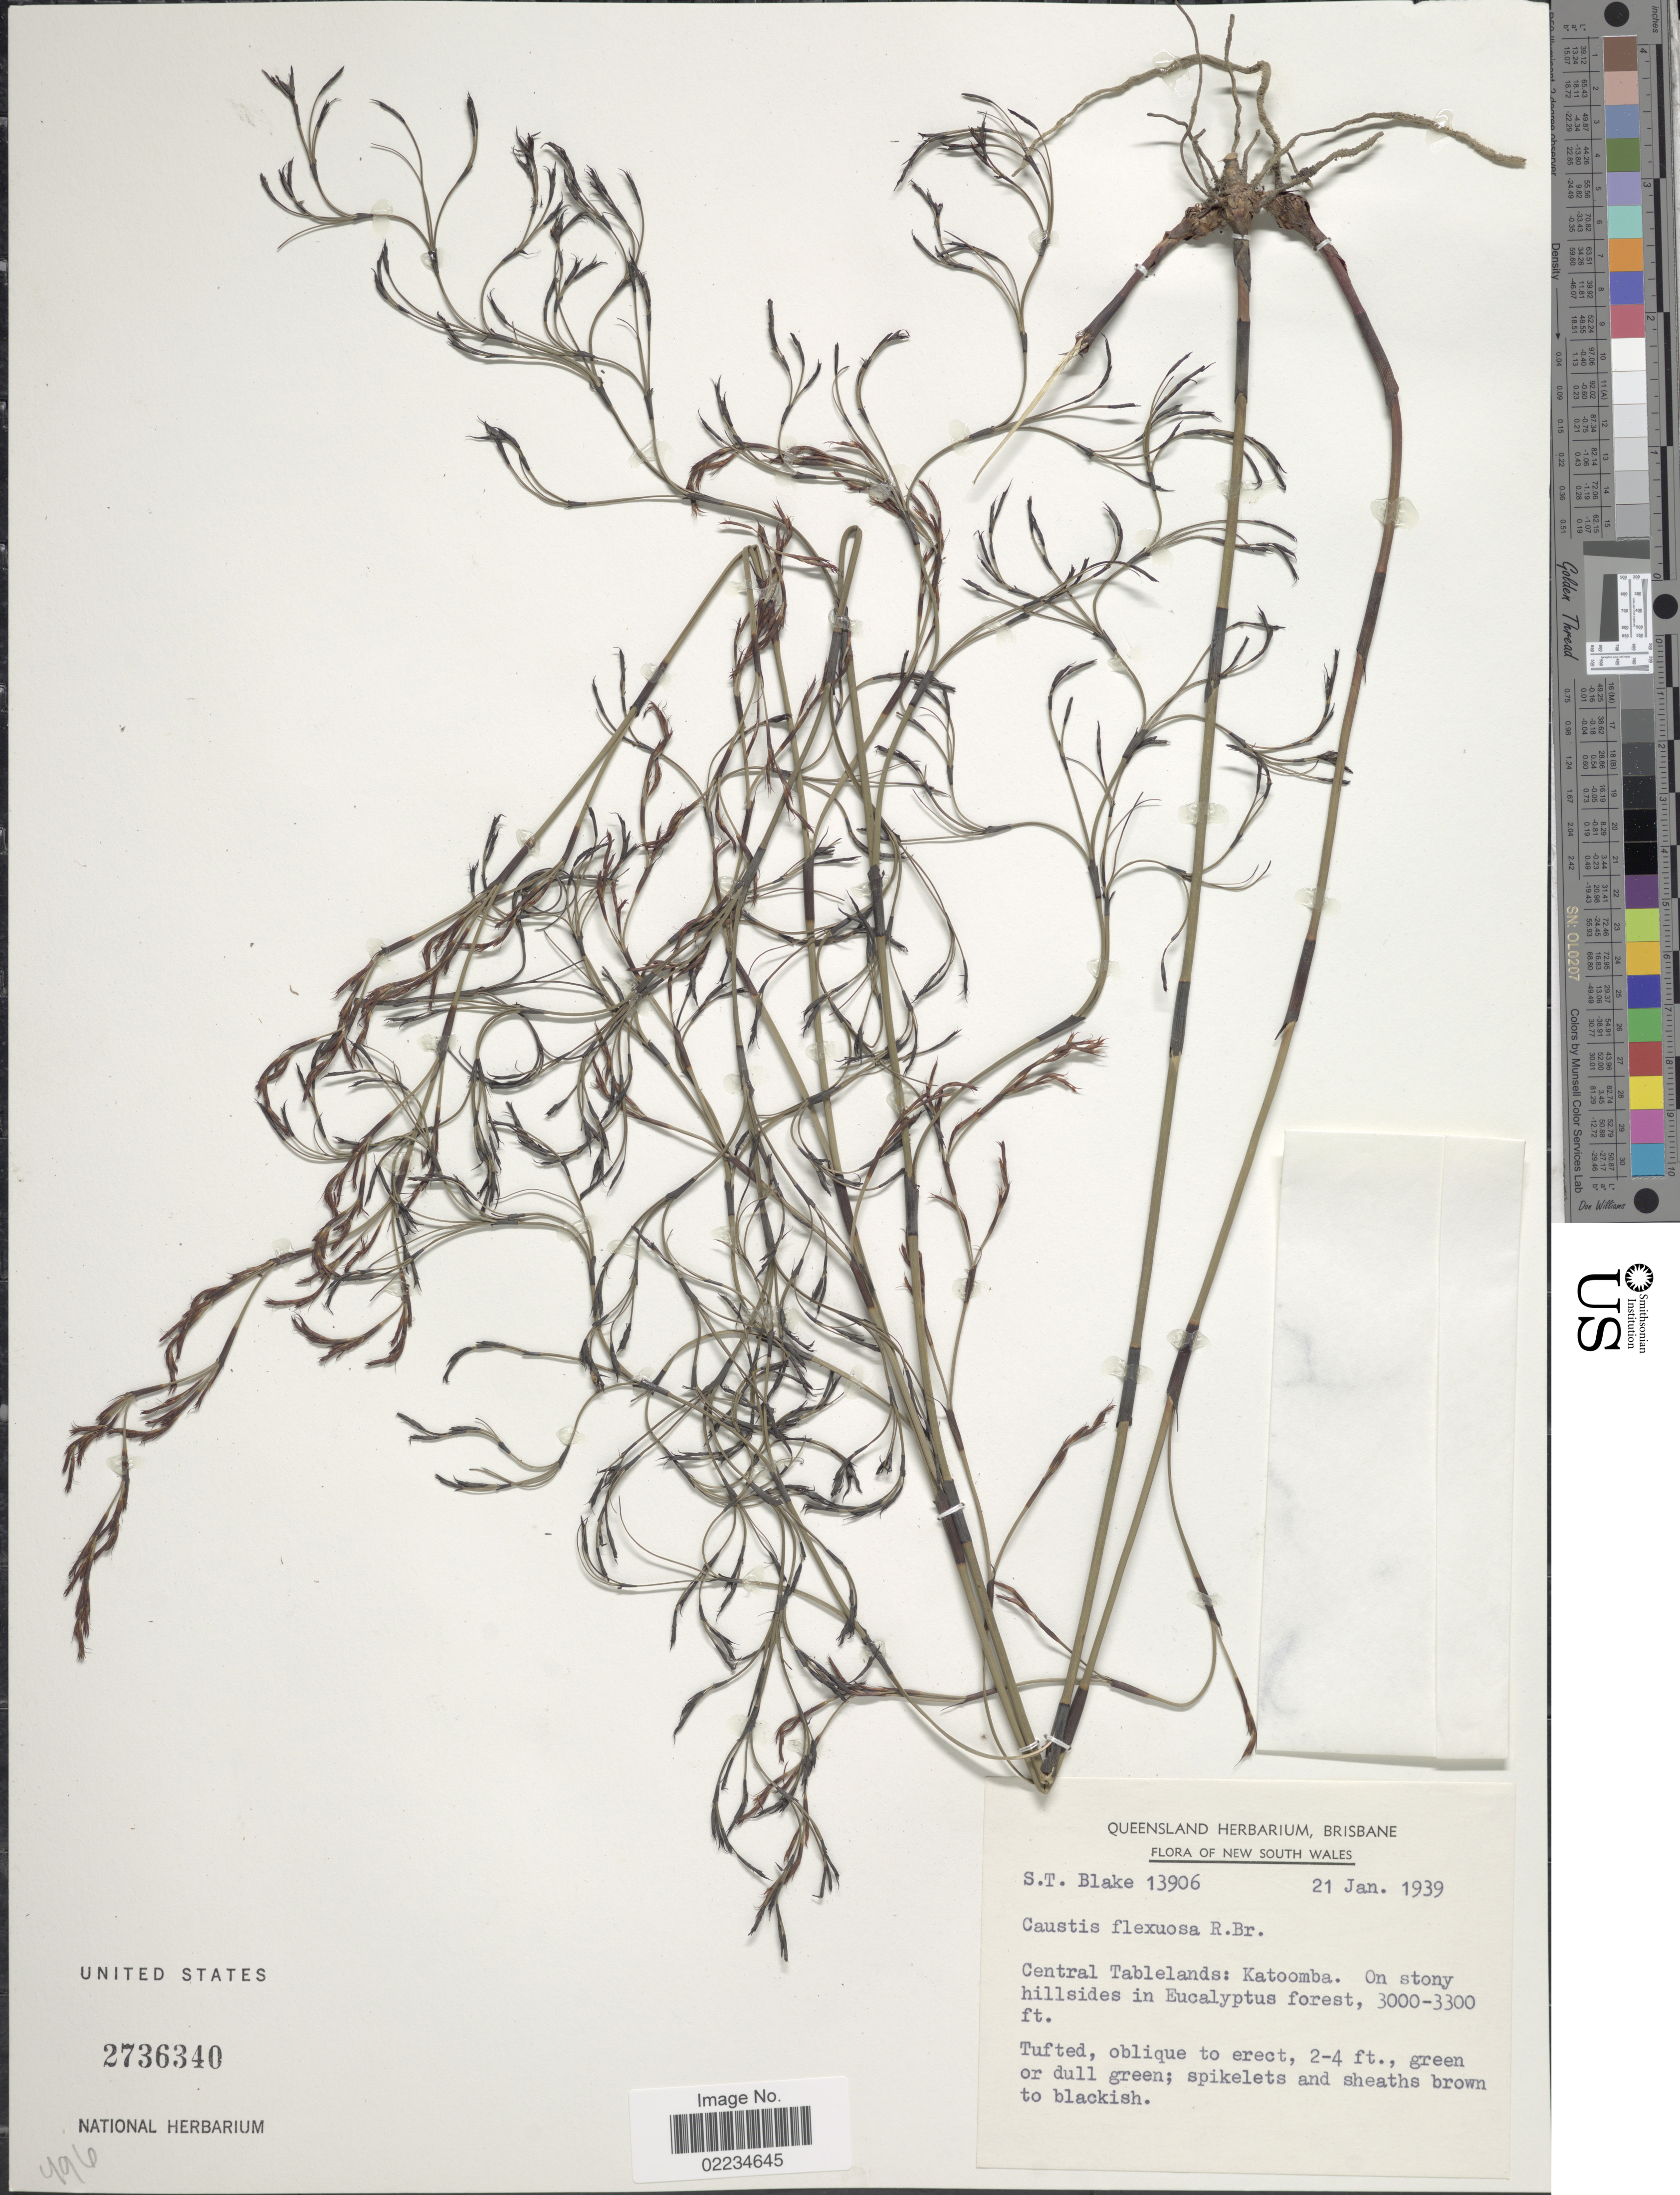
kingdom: Plantae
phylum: Tracheophyta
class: Liliopsida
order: Poales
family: Cyperaceae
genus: Caustis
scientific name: Caustis flexuosa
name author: R. Br.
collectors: S. T. Blake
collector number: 13906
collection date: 1939-01-21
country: Australia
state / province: New South Wales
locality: Central Tablelands: Katoomba. On stony hillsides in Eucaluyptus forest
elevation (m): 914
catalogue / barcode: US 2736340